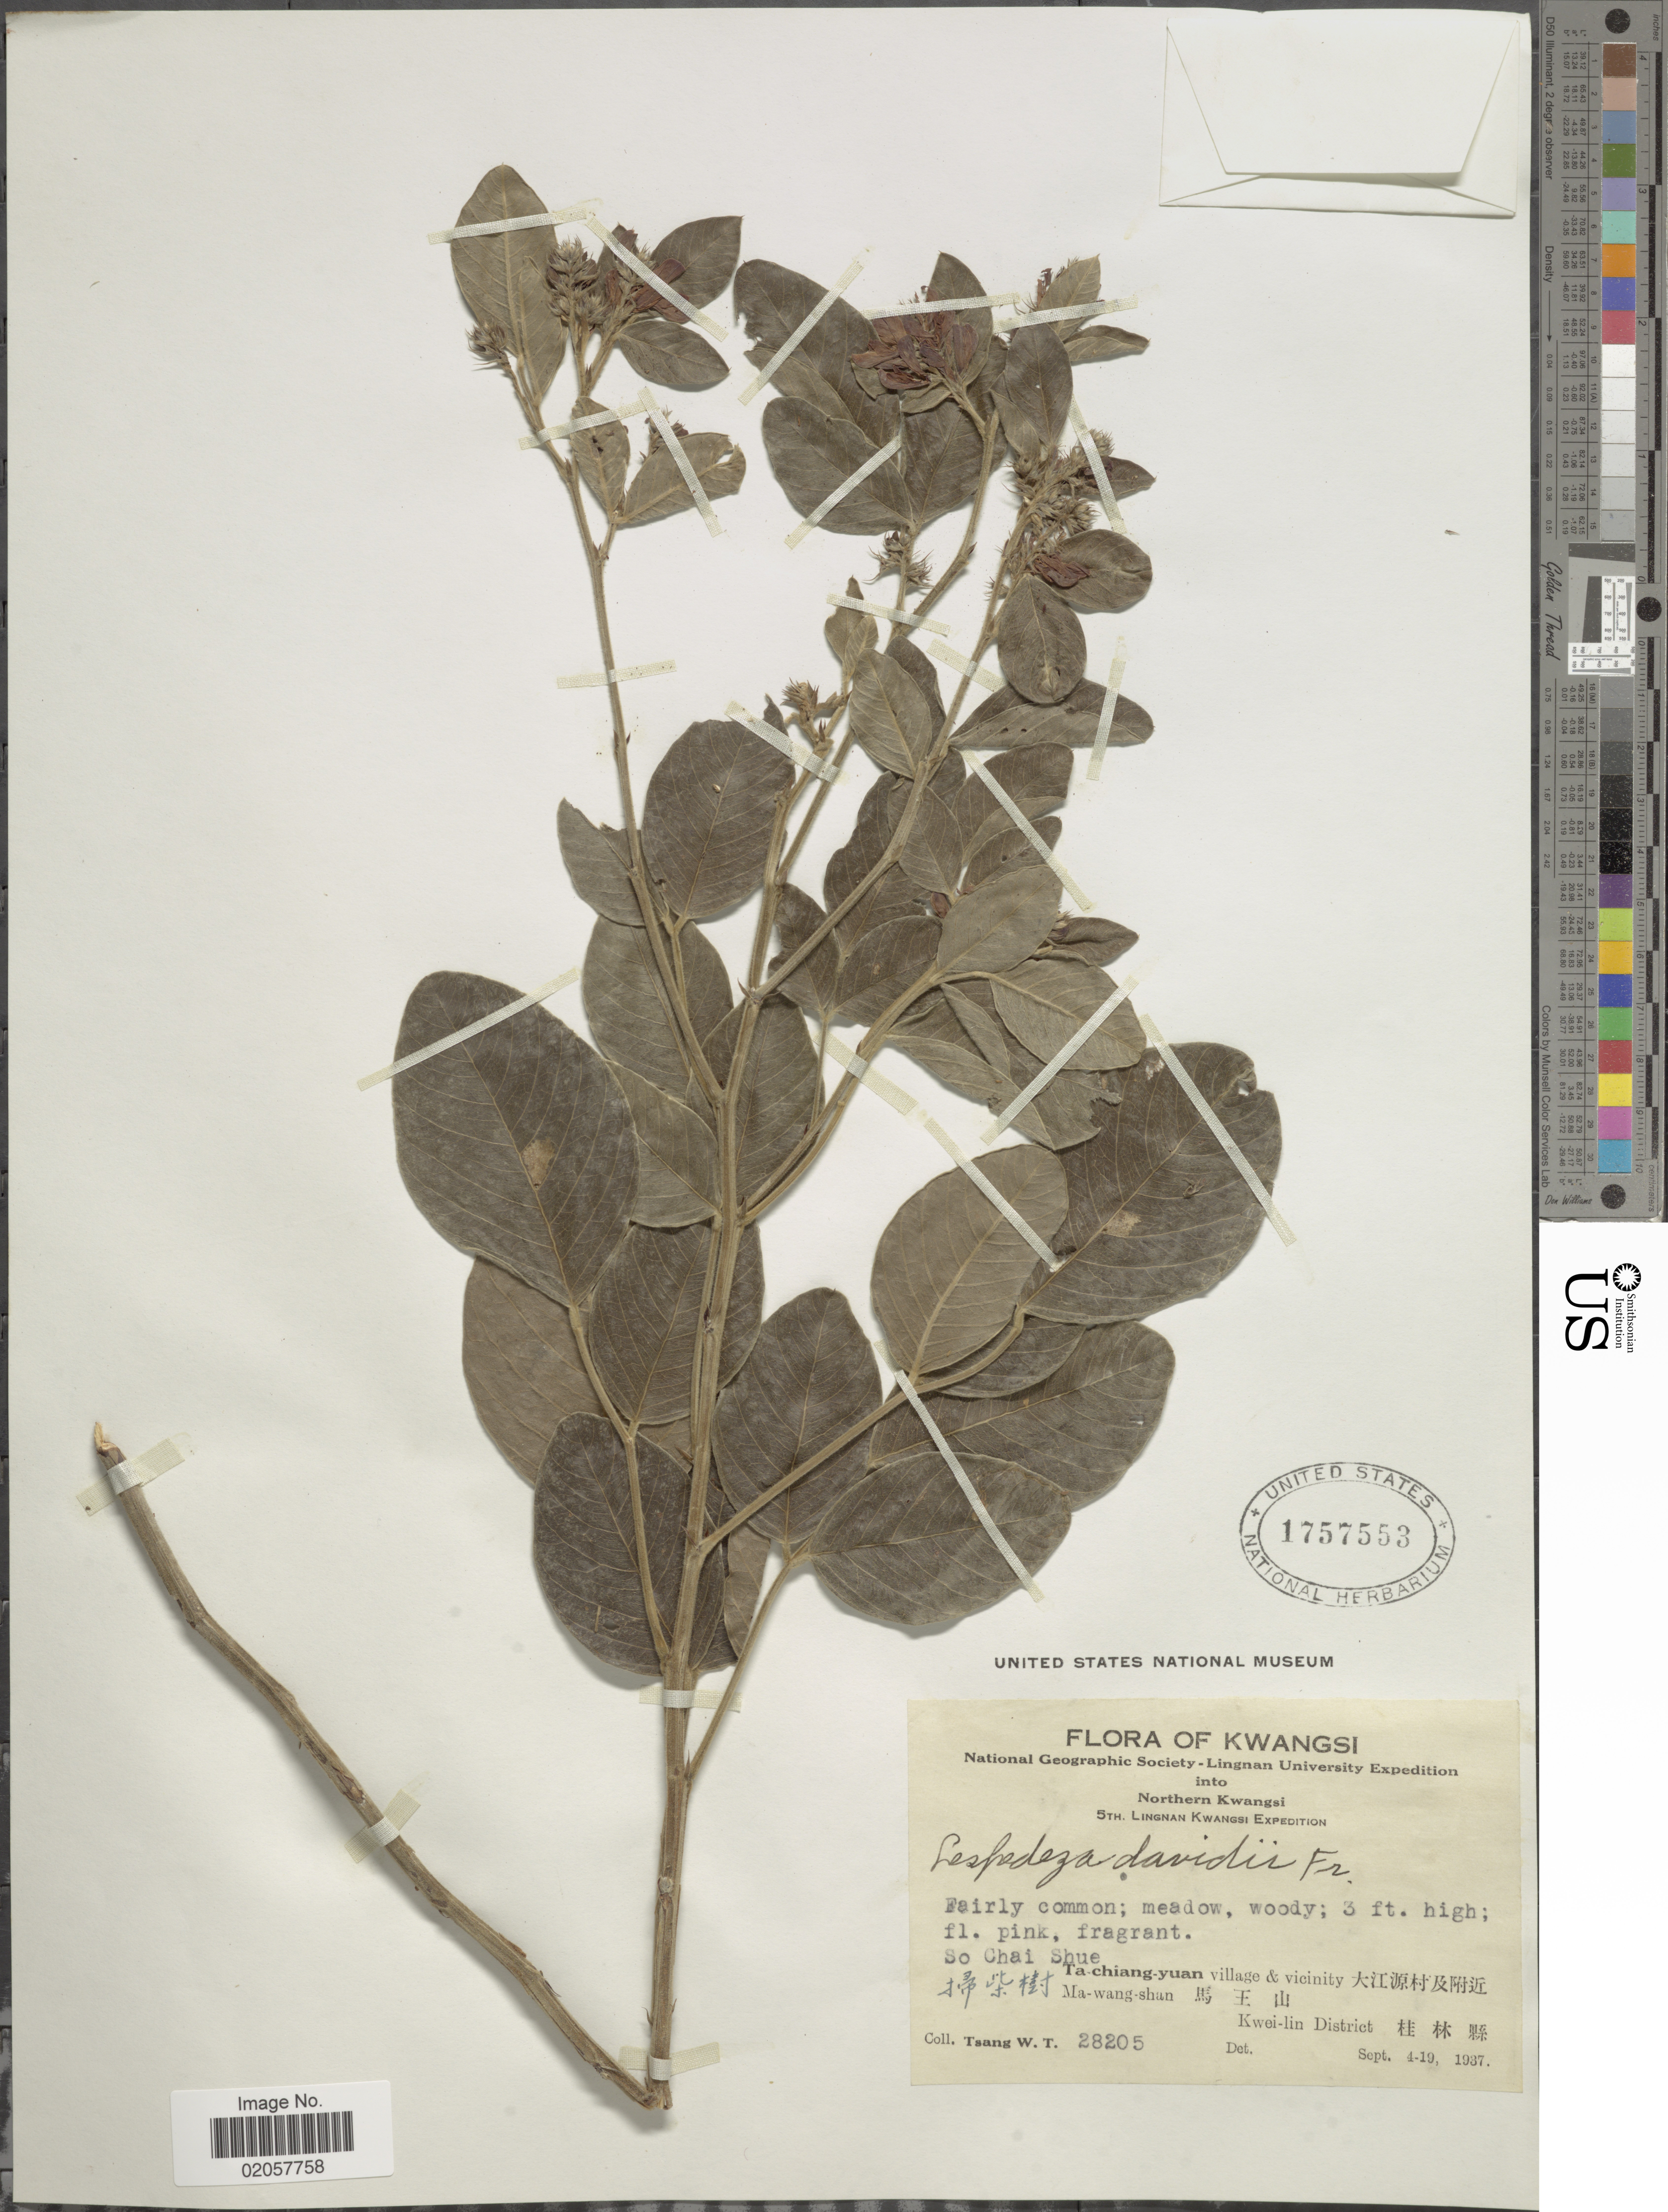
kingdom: Plantae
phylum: Tracheophyta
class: Magnoliopsida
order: Fabales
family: Fabaceae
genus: Lespedeza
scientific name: Lespedeza davidii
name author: Franch.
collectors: W. T. Tsang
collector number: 28205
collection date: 1937-09-04/1937-09-19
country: China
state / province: Guangxi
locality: Kwangsi, So Chai Shue, T-chiang-yuan village & vicinity, Ma-wang-shan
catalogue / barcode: US 1757553